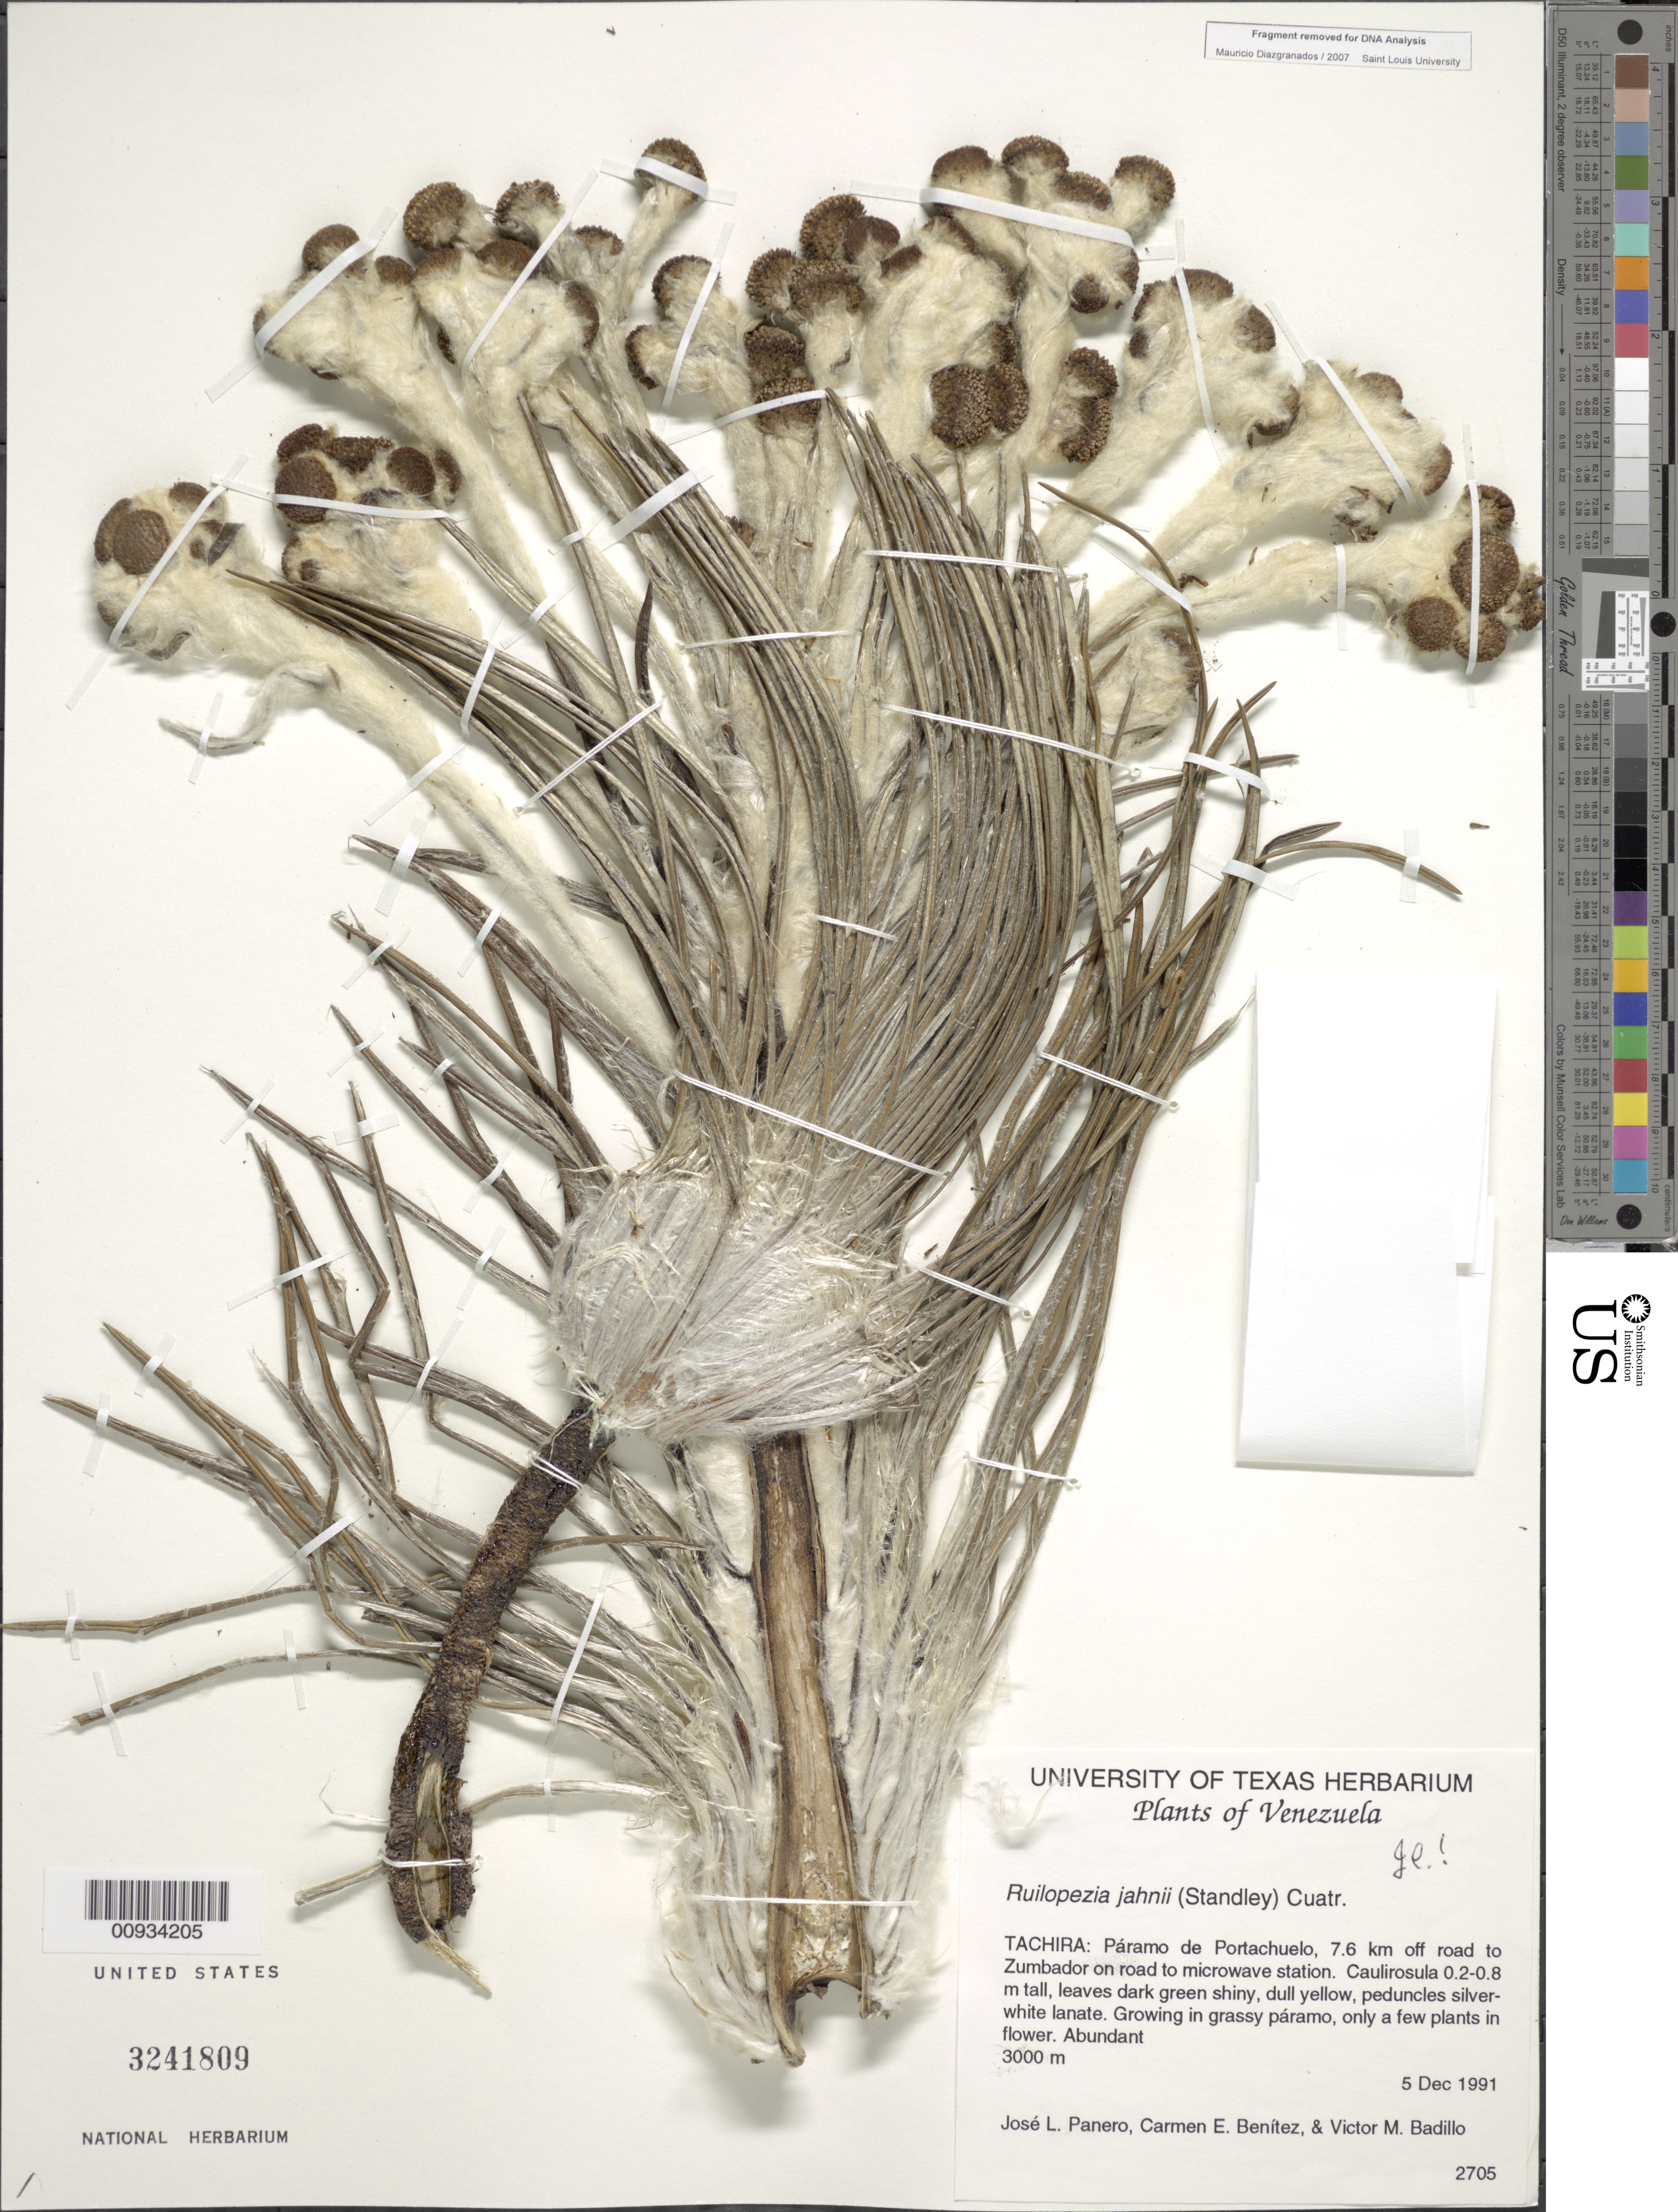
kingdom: Plantae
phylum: Tracheophyta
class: Magnoliopsida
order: Asterales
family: Asteraceae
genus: Ruilopezia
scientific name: Ruilopezia jahnii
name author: (Standl.) Cuatrec.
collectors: J. L. Panero, C. E. Benítez de Rojas & V. Badillo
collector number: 2705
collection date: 1991-12-05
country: Venezuela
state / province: Táchira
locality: Páramo de Portachuelo. Páramo de Portachuelo, 7,6 km off road to Zumbador on Road to microwave station.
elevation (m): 3000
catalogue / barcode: US 3241809